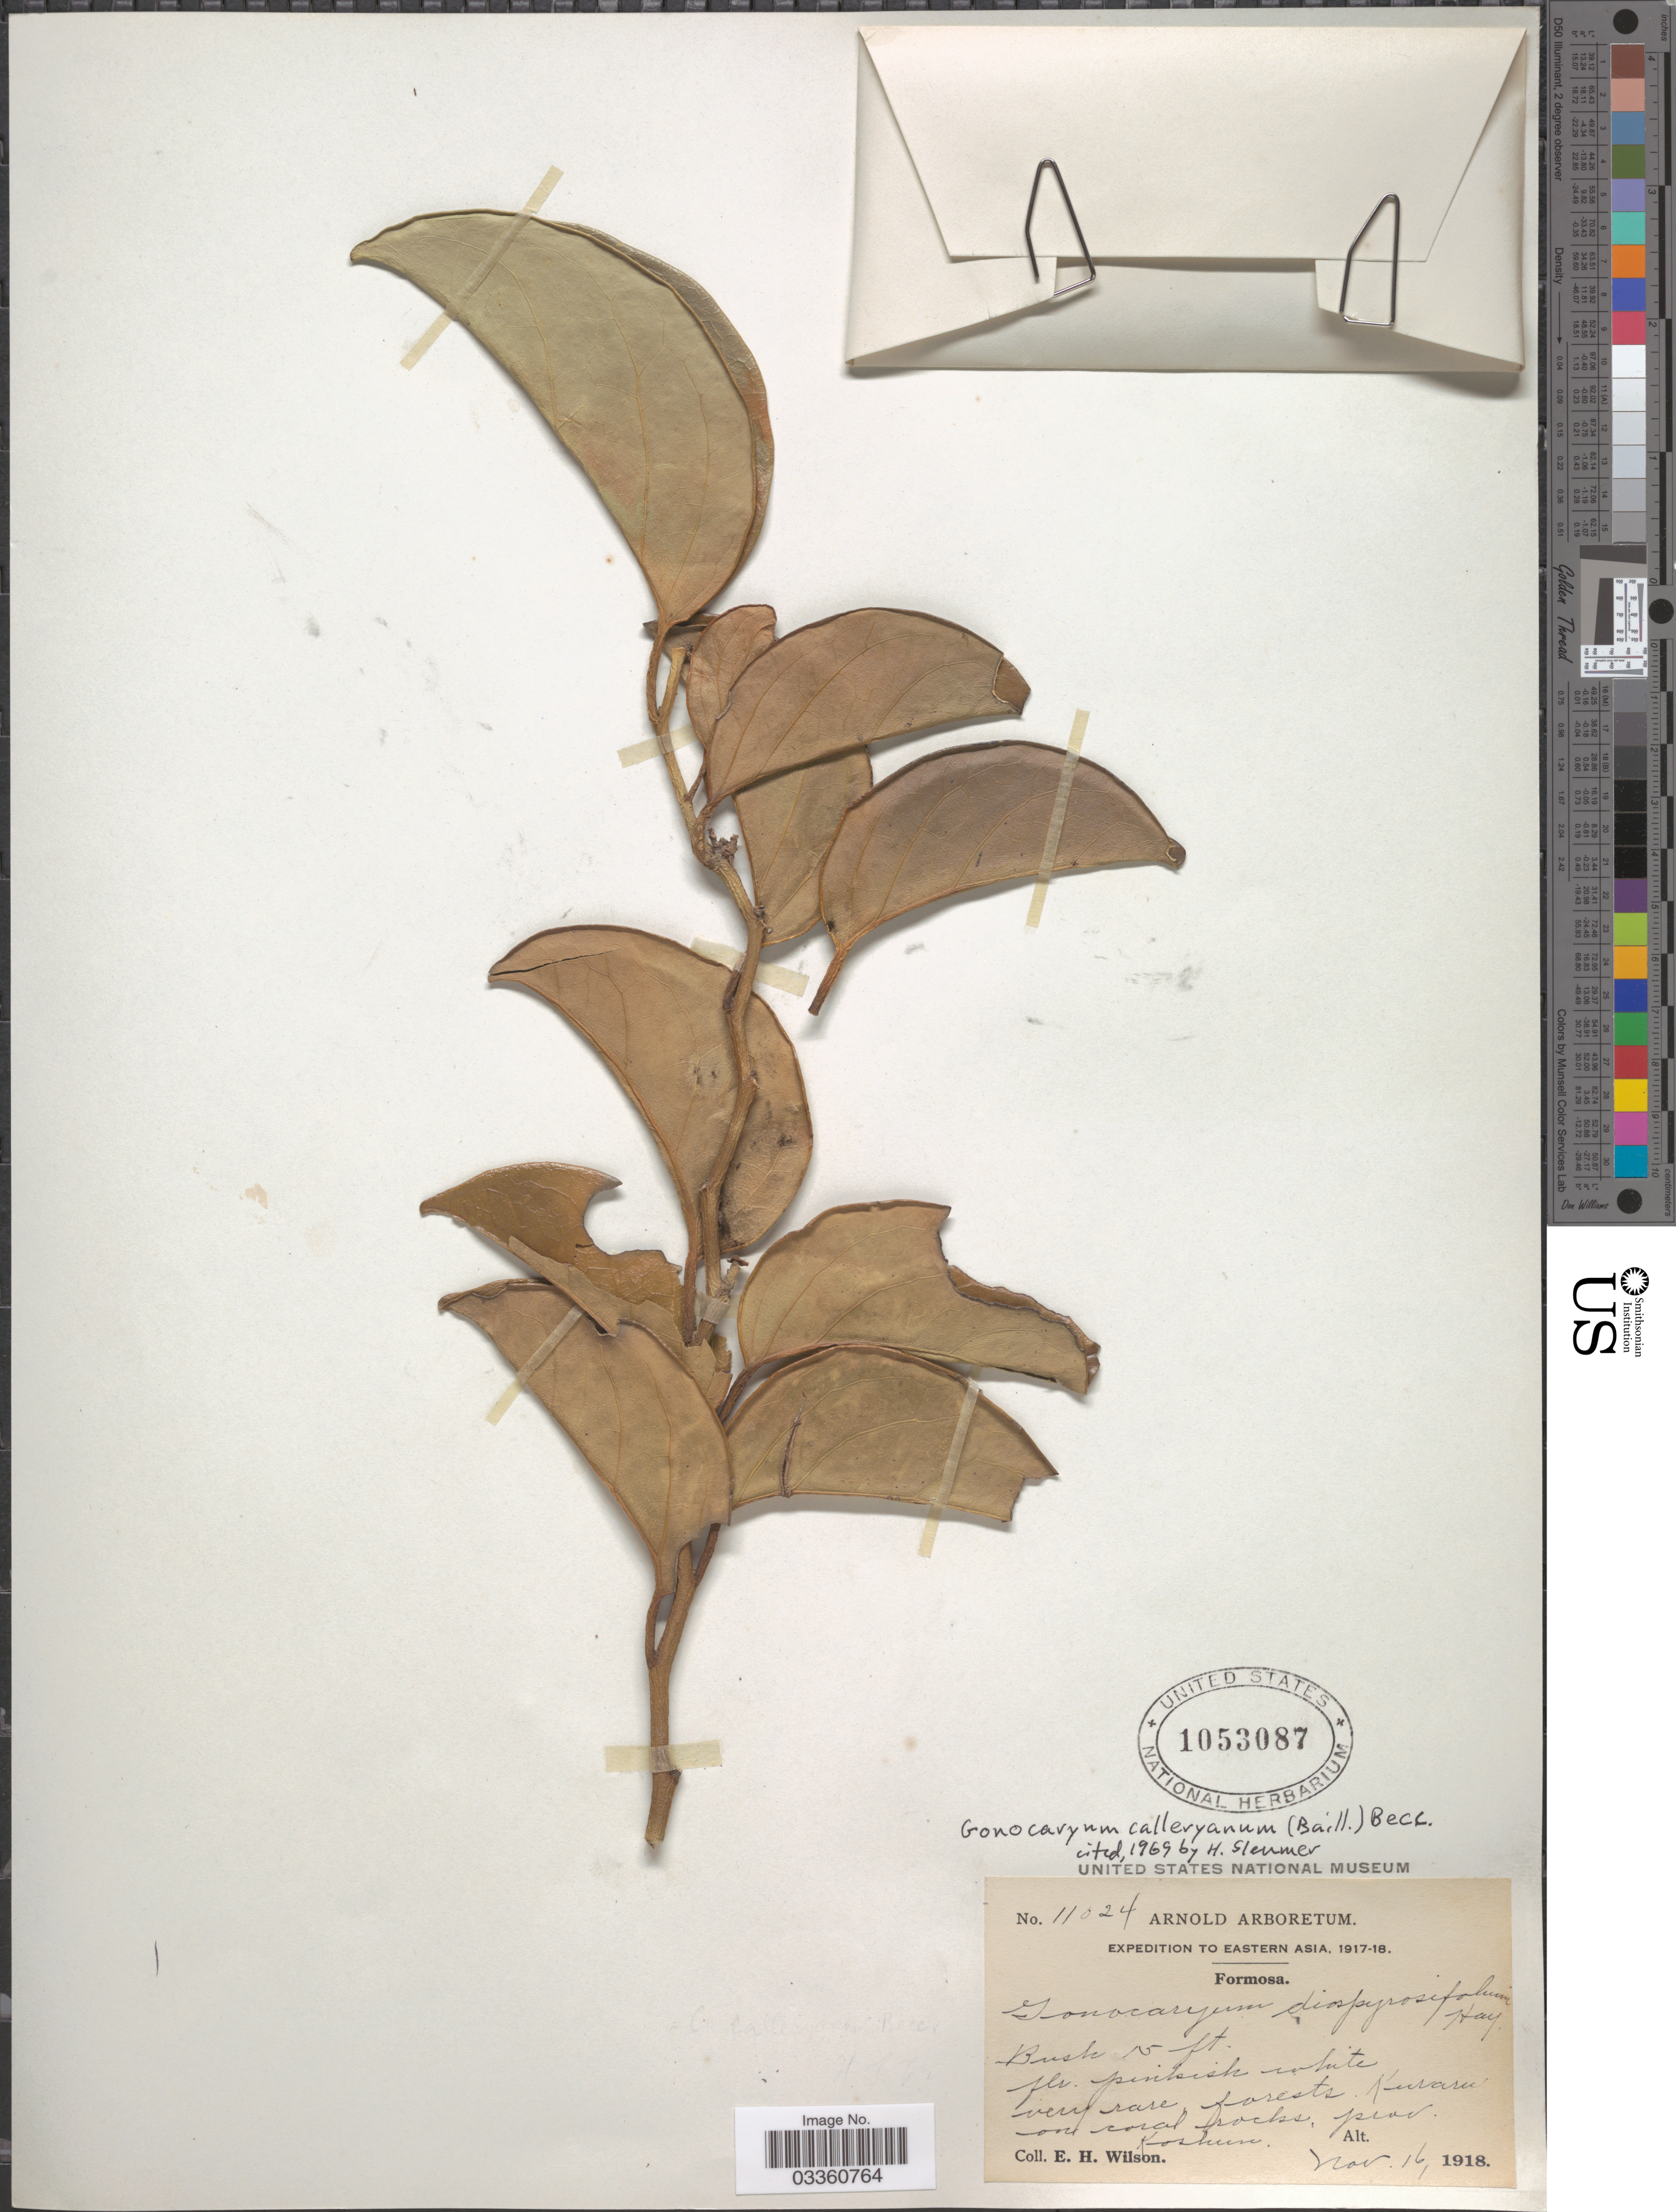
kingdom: Plantae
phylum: Tracheophyta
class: Magnoliopsida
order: Cardiopteridales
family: Cardiopteridaceae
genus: Gonocaryum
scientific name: Gonocaryum calleryanum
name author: (Baill.) Becc.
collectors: E. Wilson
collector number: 11024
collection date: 1918-11-16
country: Taiwan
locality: Formosa. Kuraru on coral rocks, prov. Koshum.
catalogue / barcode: US 1053087